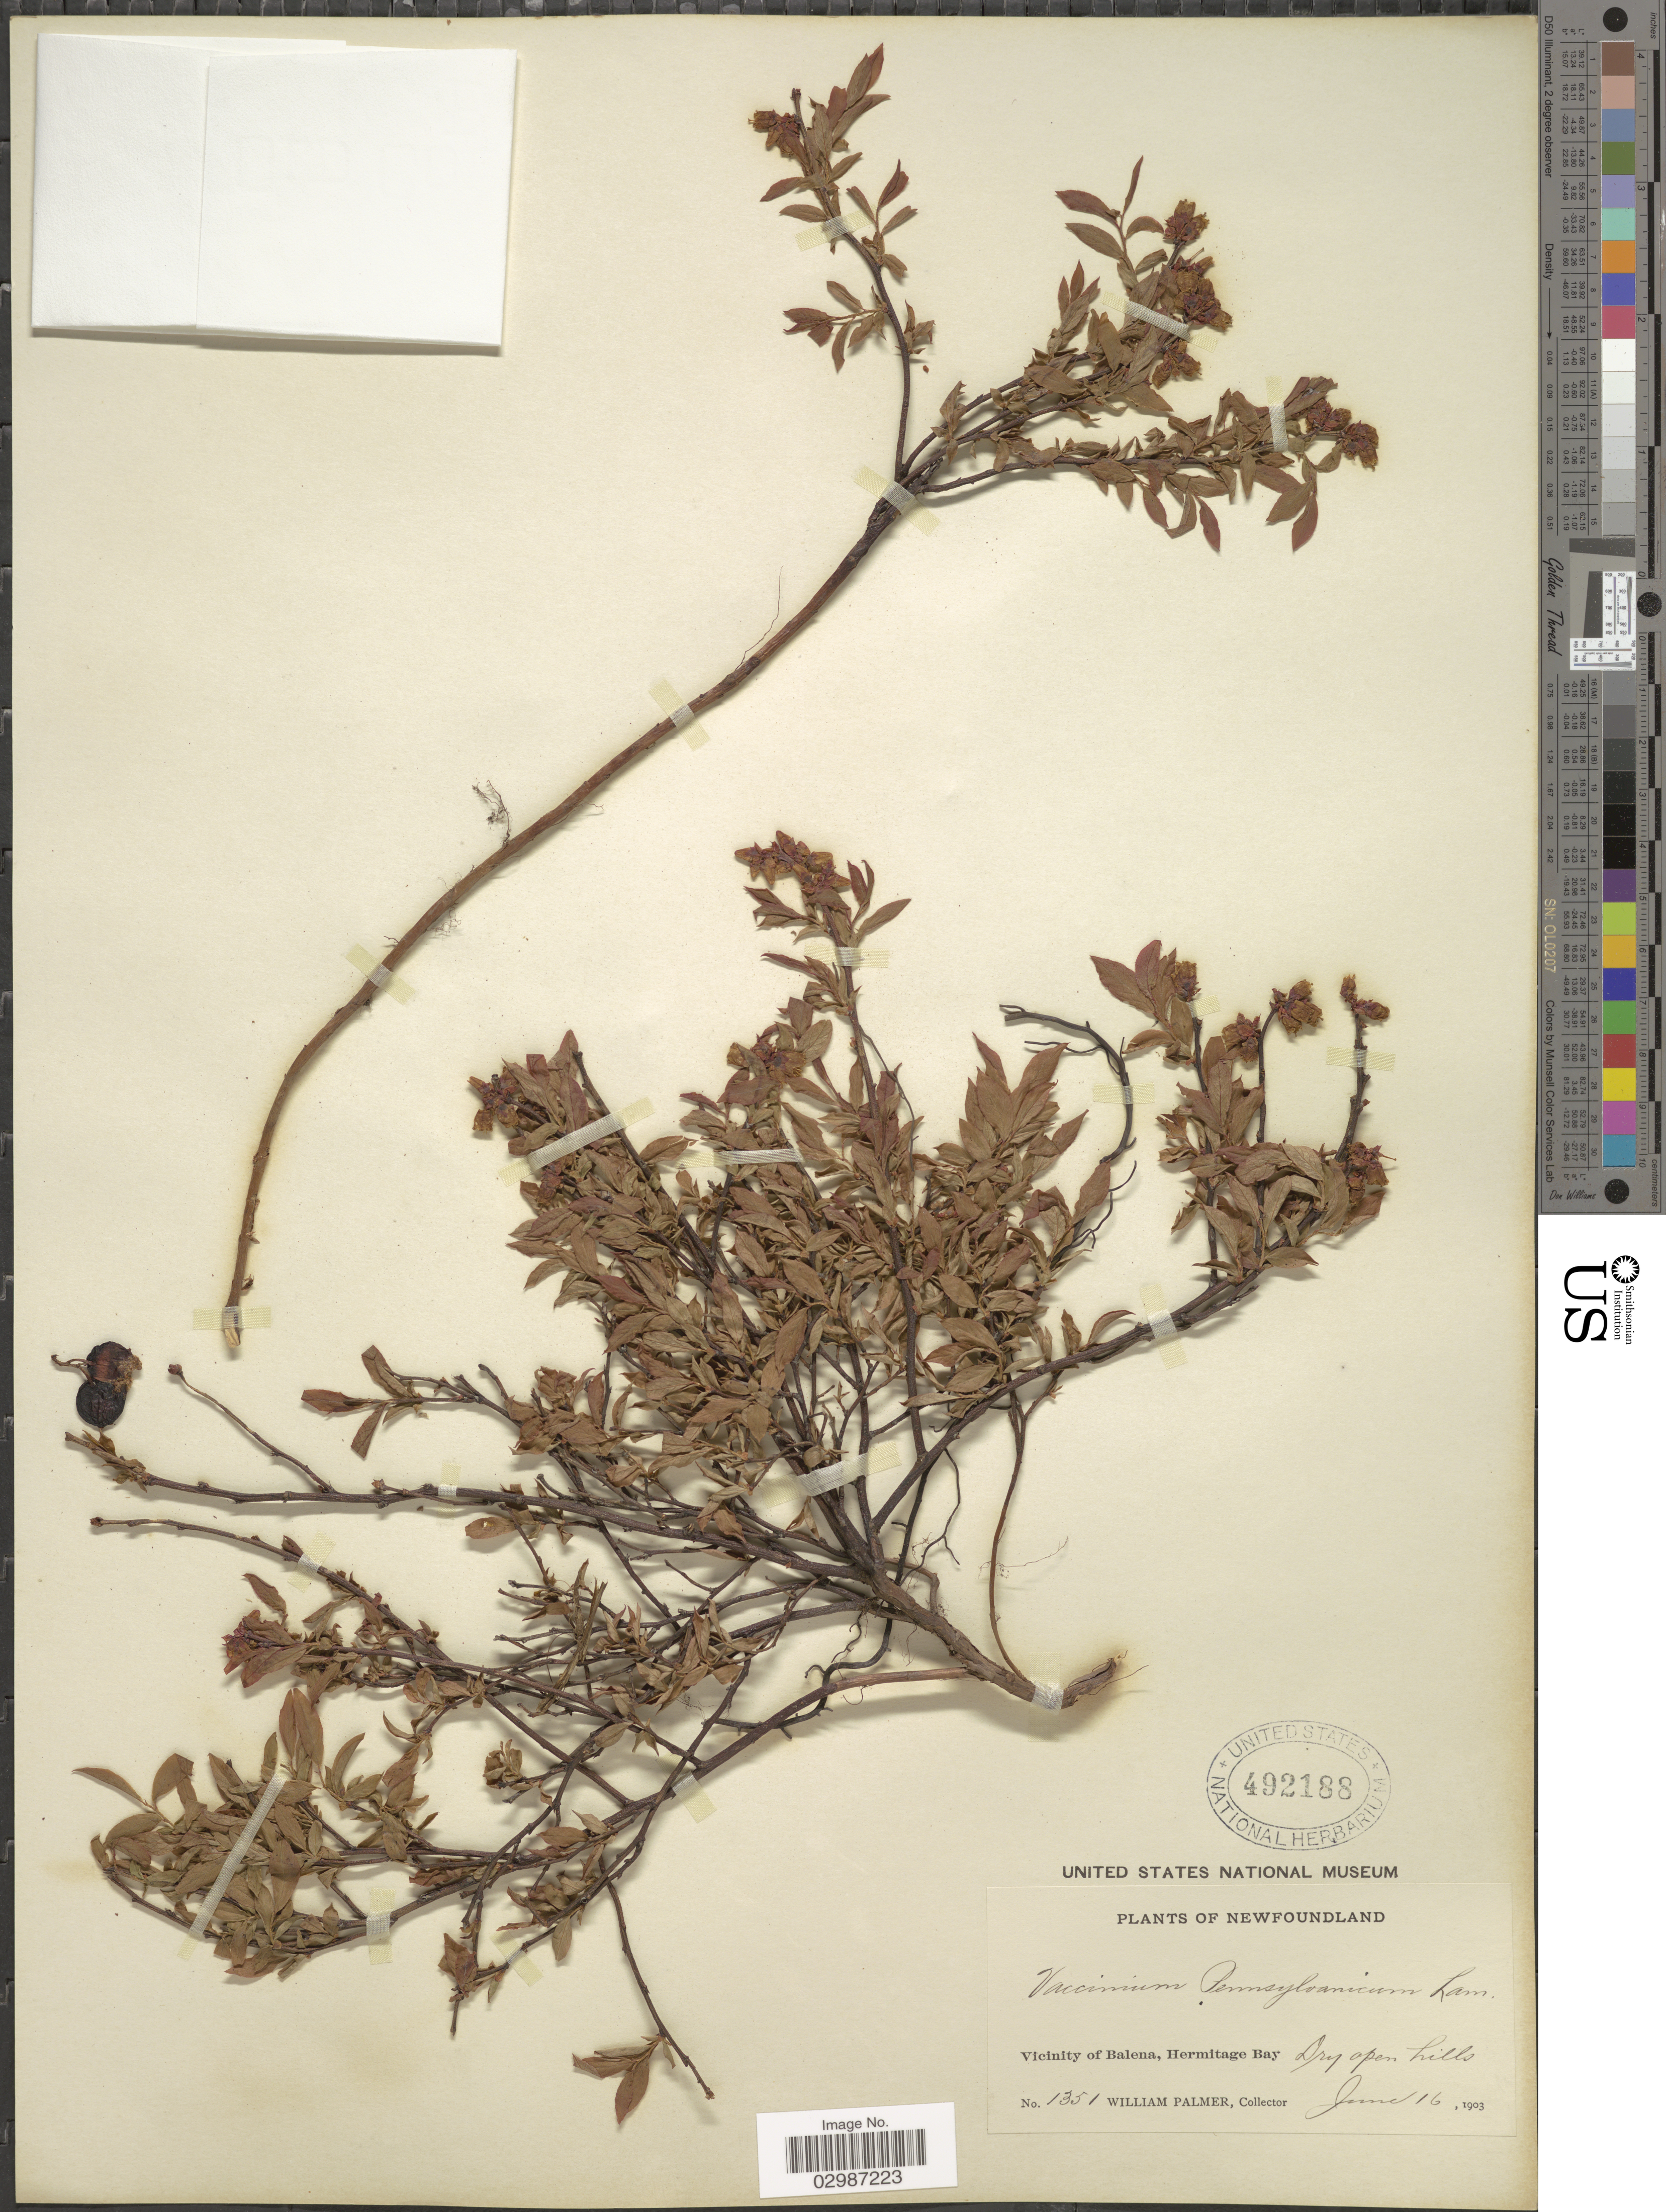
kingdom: Plantae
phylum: Tracheophyta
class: Magnoliopsida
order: Ericales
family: Ericaceae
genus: Vaccinium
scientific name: Vaccinium angustifolium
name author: Aiton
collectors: W. Palmer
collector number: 1351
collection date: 1903-06-16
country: Canada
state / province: Newfoundland and Labrador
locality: Vicinity of Balena, Hermitage Bay, Dry open hills.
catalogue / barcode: US 492188